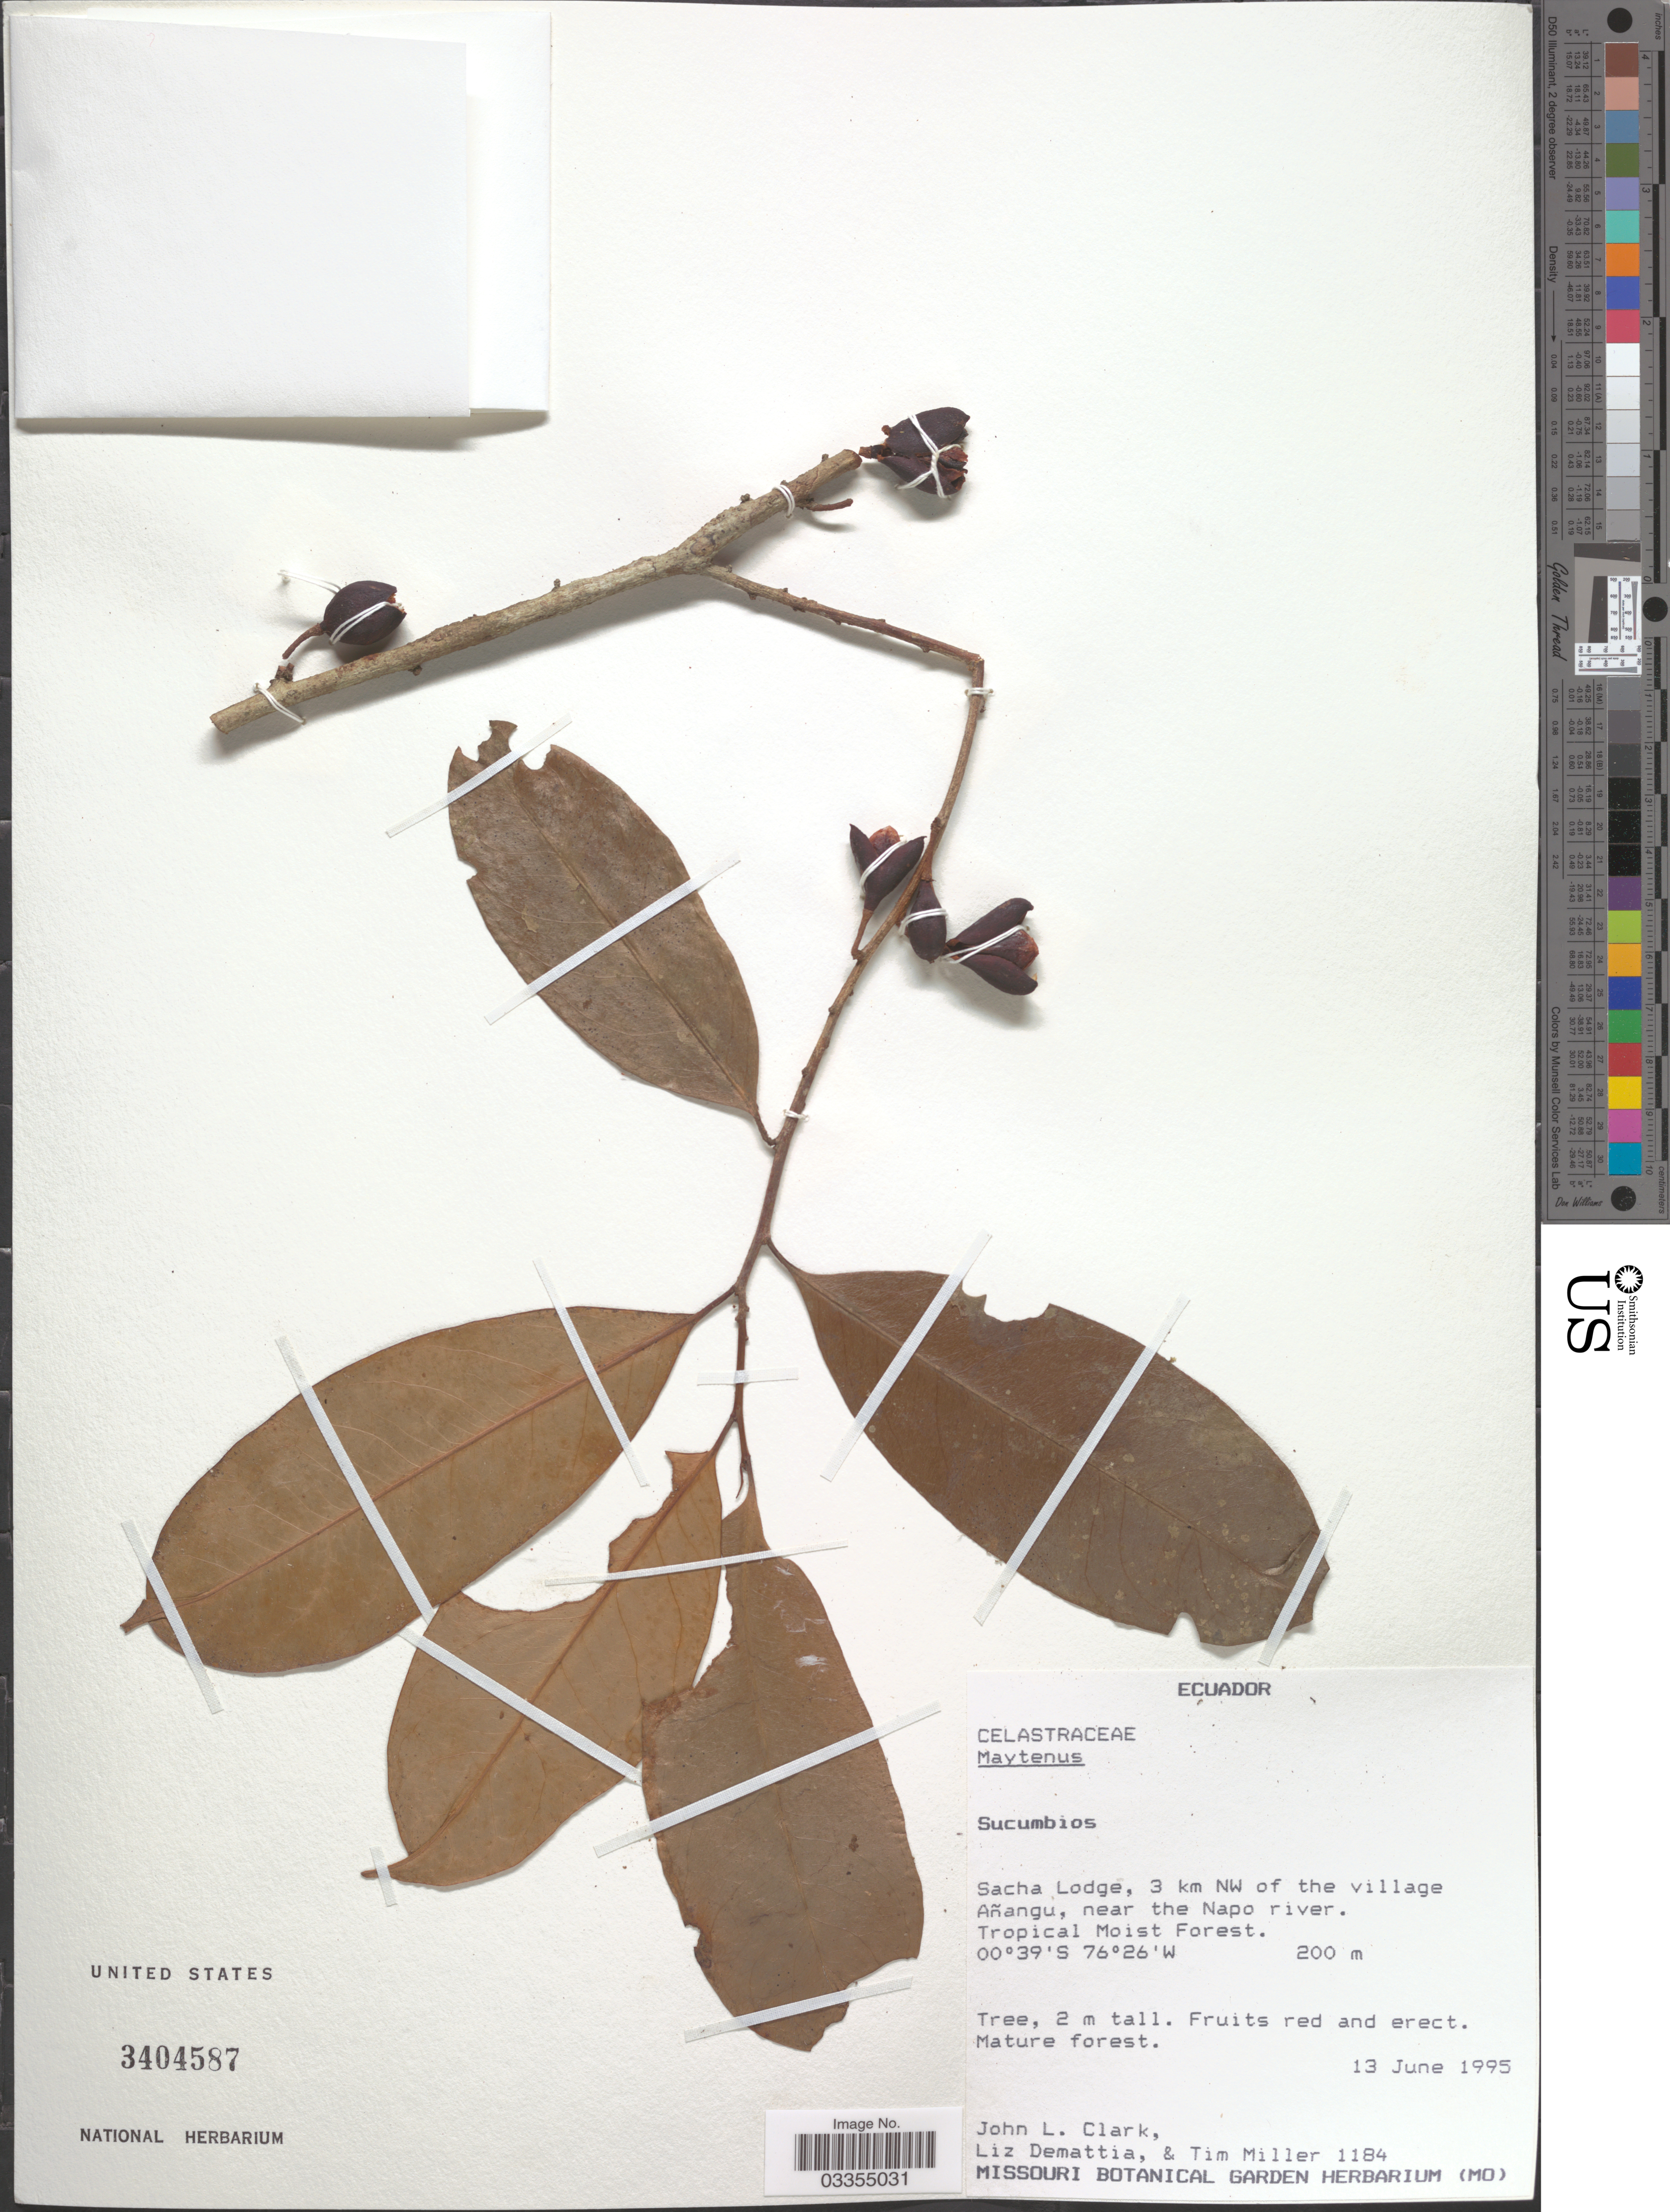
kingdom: Plantae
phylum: Tracheophyta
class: Magnoliopsida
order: Celastrales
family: Celastraceae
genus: Maytenus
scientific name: Maytenus sp.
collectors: J. L. Clark, L. Demattia & T. Miller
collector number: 1184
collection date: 1995-06-13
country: Ecuador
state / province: Sucumbíos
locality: Sacha Lodge, 3 km NW of the village Añangu, near the Napo river. Tropical Moist Forest.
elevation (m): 200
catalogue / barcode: US 3404587